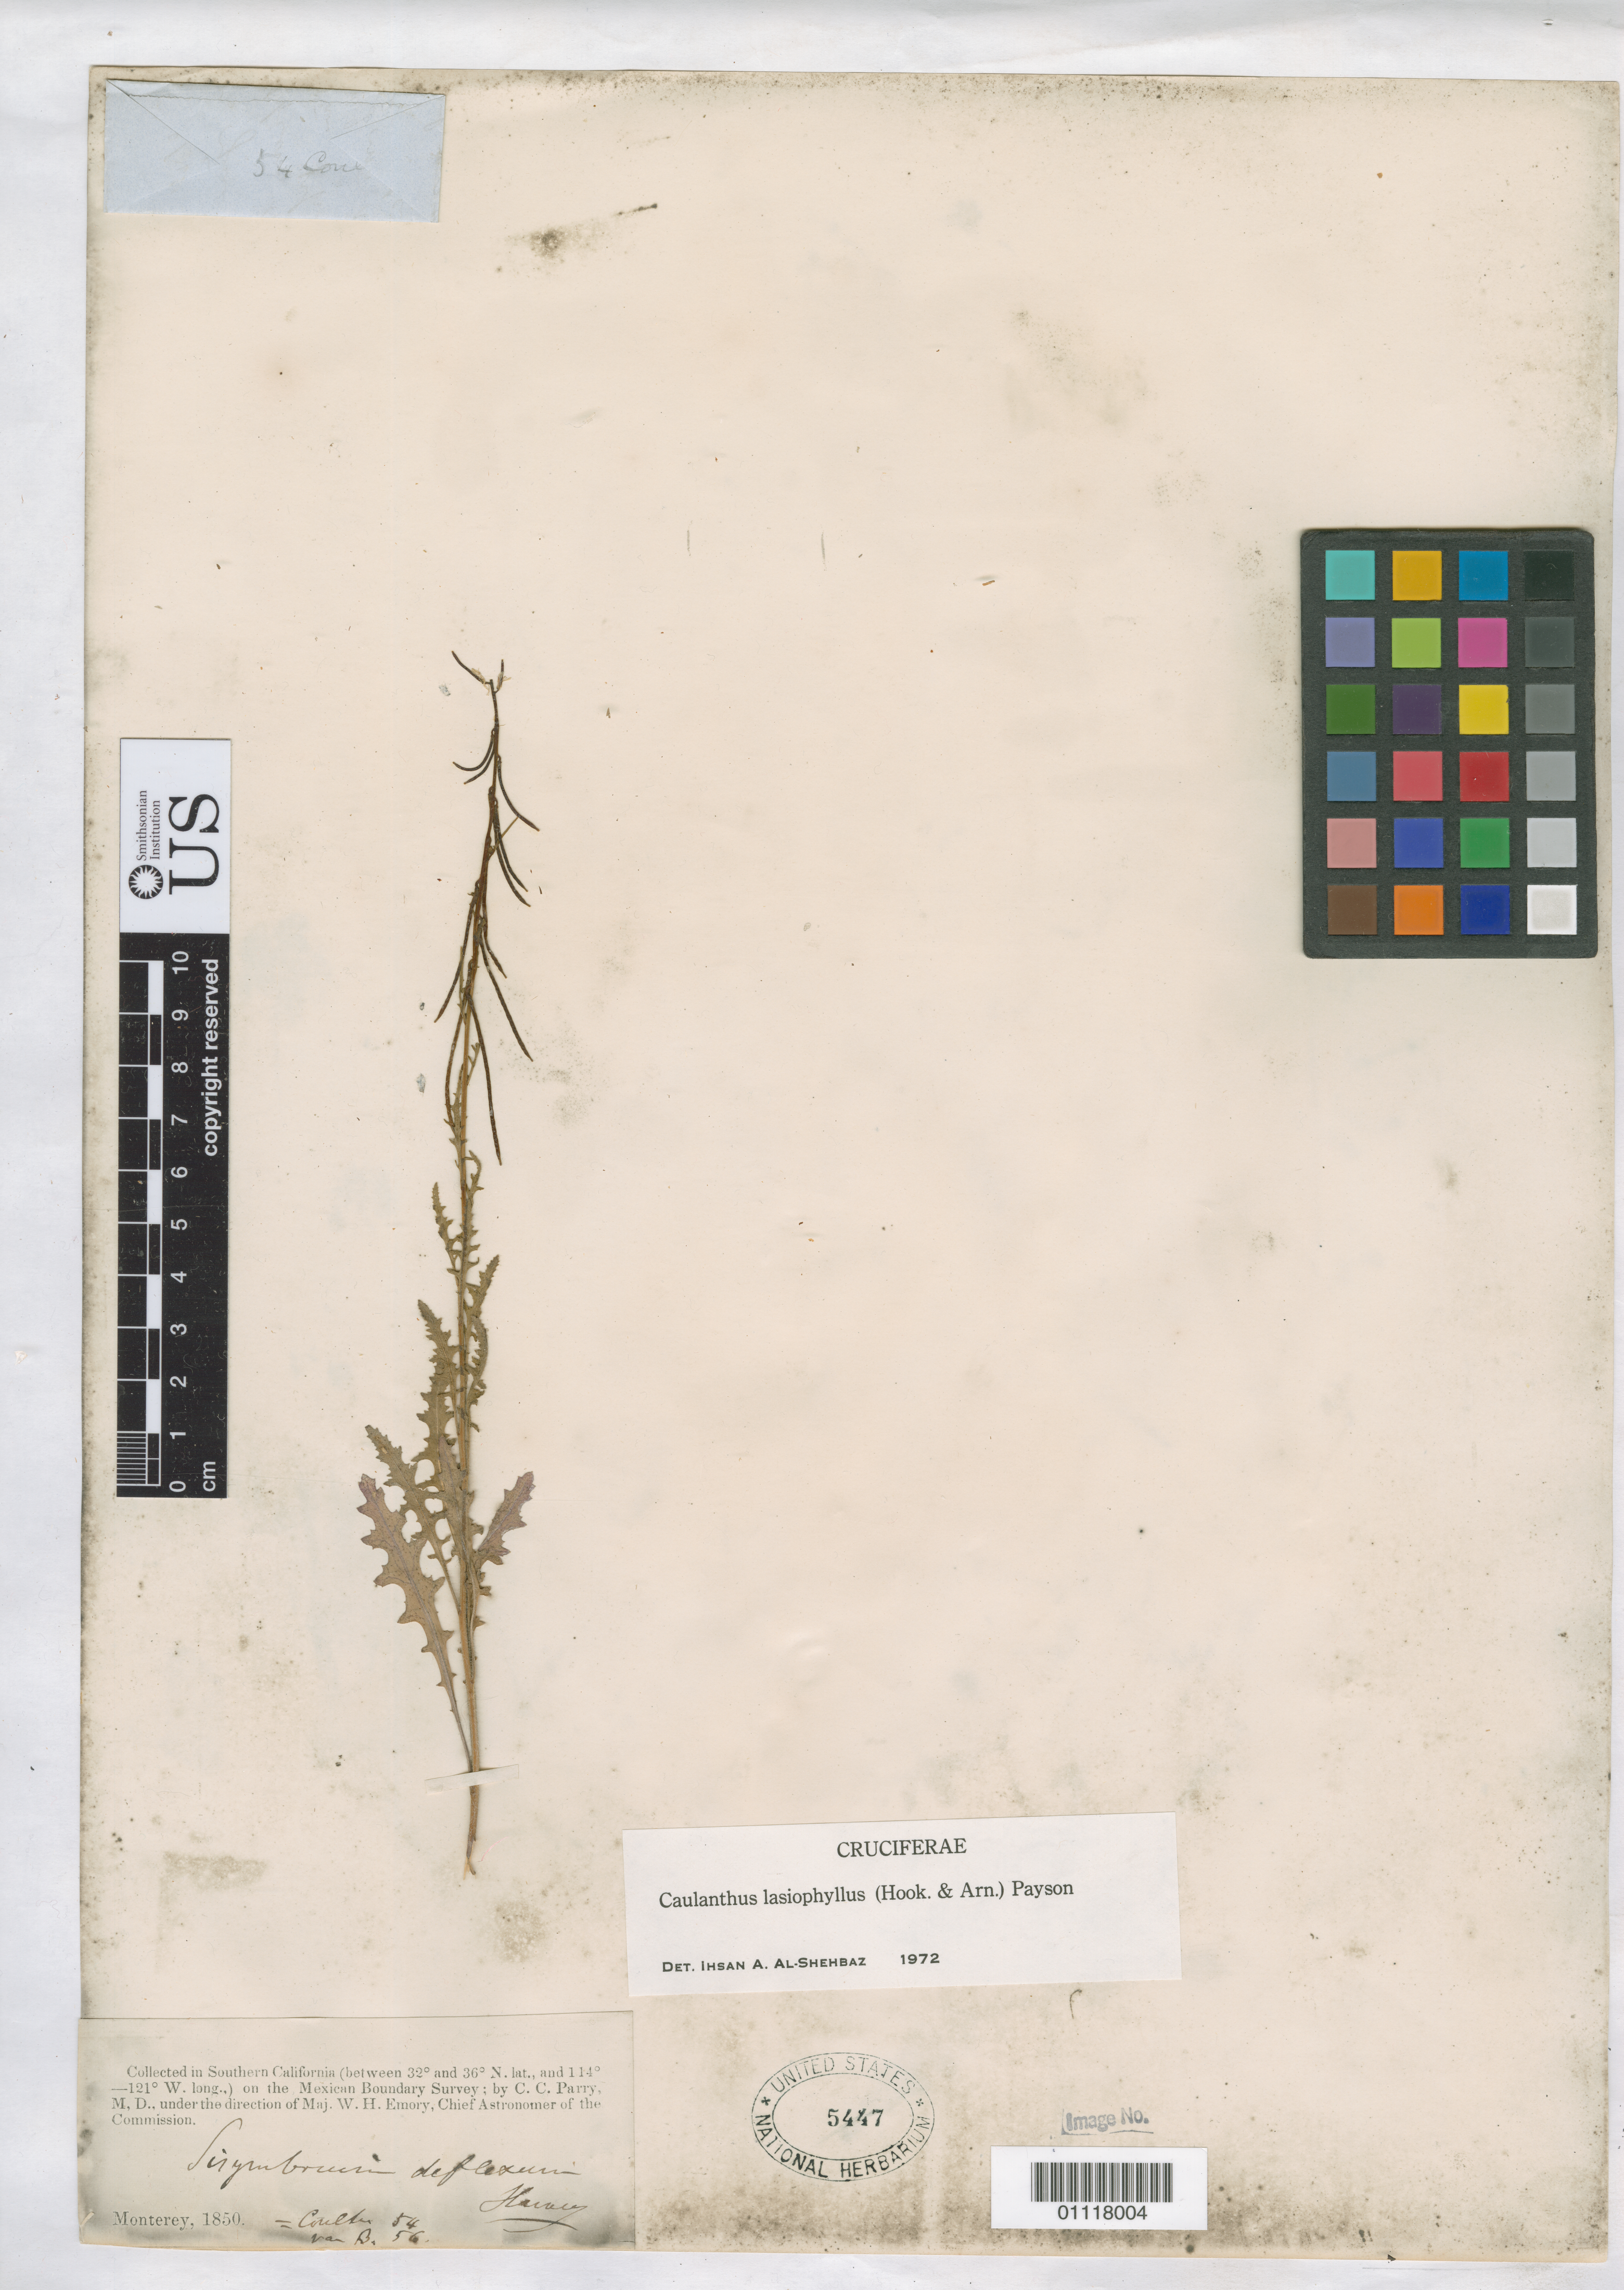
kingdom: Plantae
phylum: Tracheophyta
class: Magnoliopsida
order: Brassicales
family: Brassicaceae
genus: Caulanthus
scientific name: Caulanthus lasiophyllus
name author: (Hook. & Arn.) Payson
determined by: Al-Shehbaz, I. A., (MO), Missouri Botanical Garden (UNITED STATES)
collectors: C. C. Parry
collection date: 1850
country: United States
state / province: California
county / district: Monterey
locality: Monterey, S. California.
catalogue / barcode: US 5447